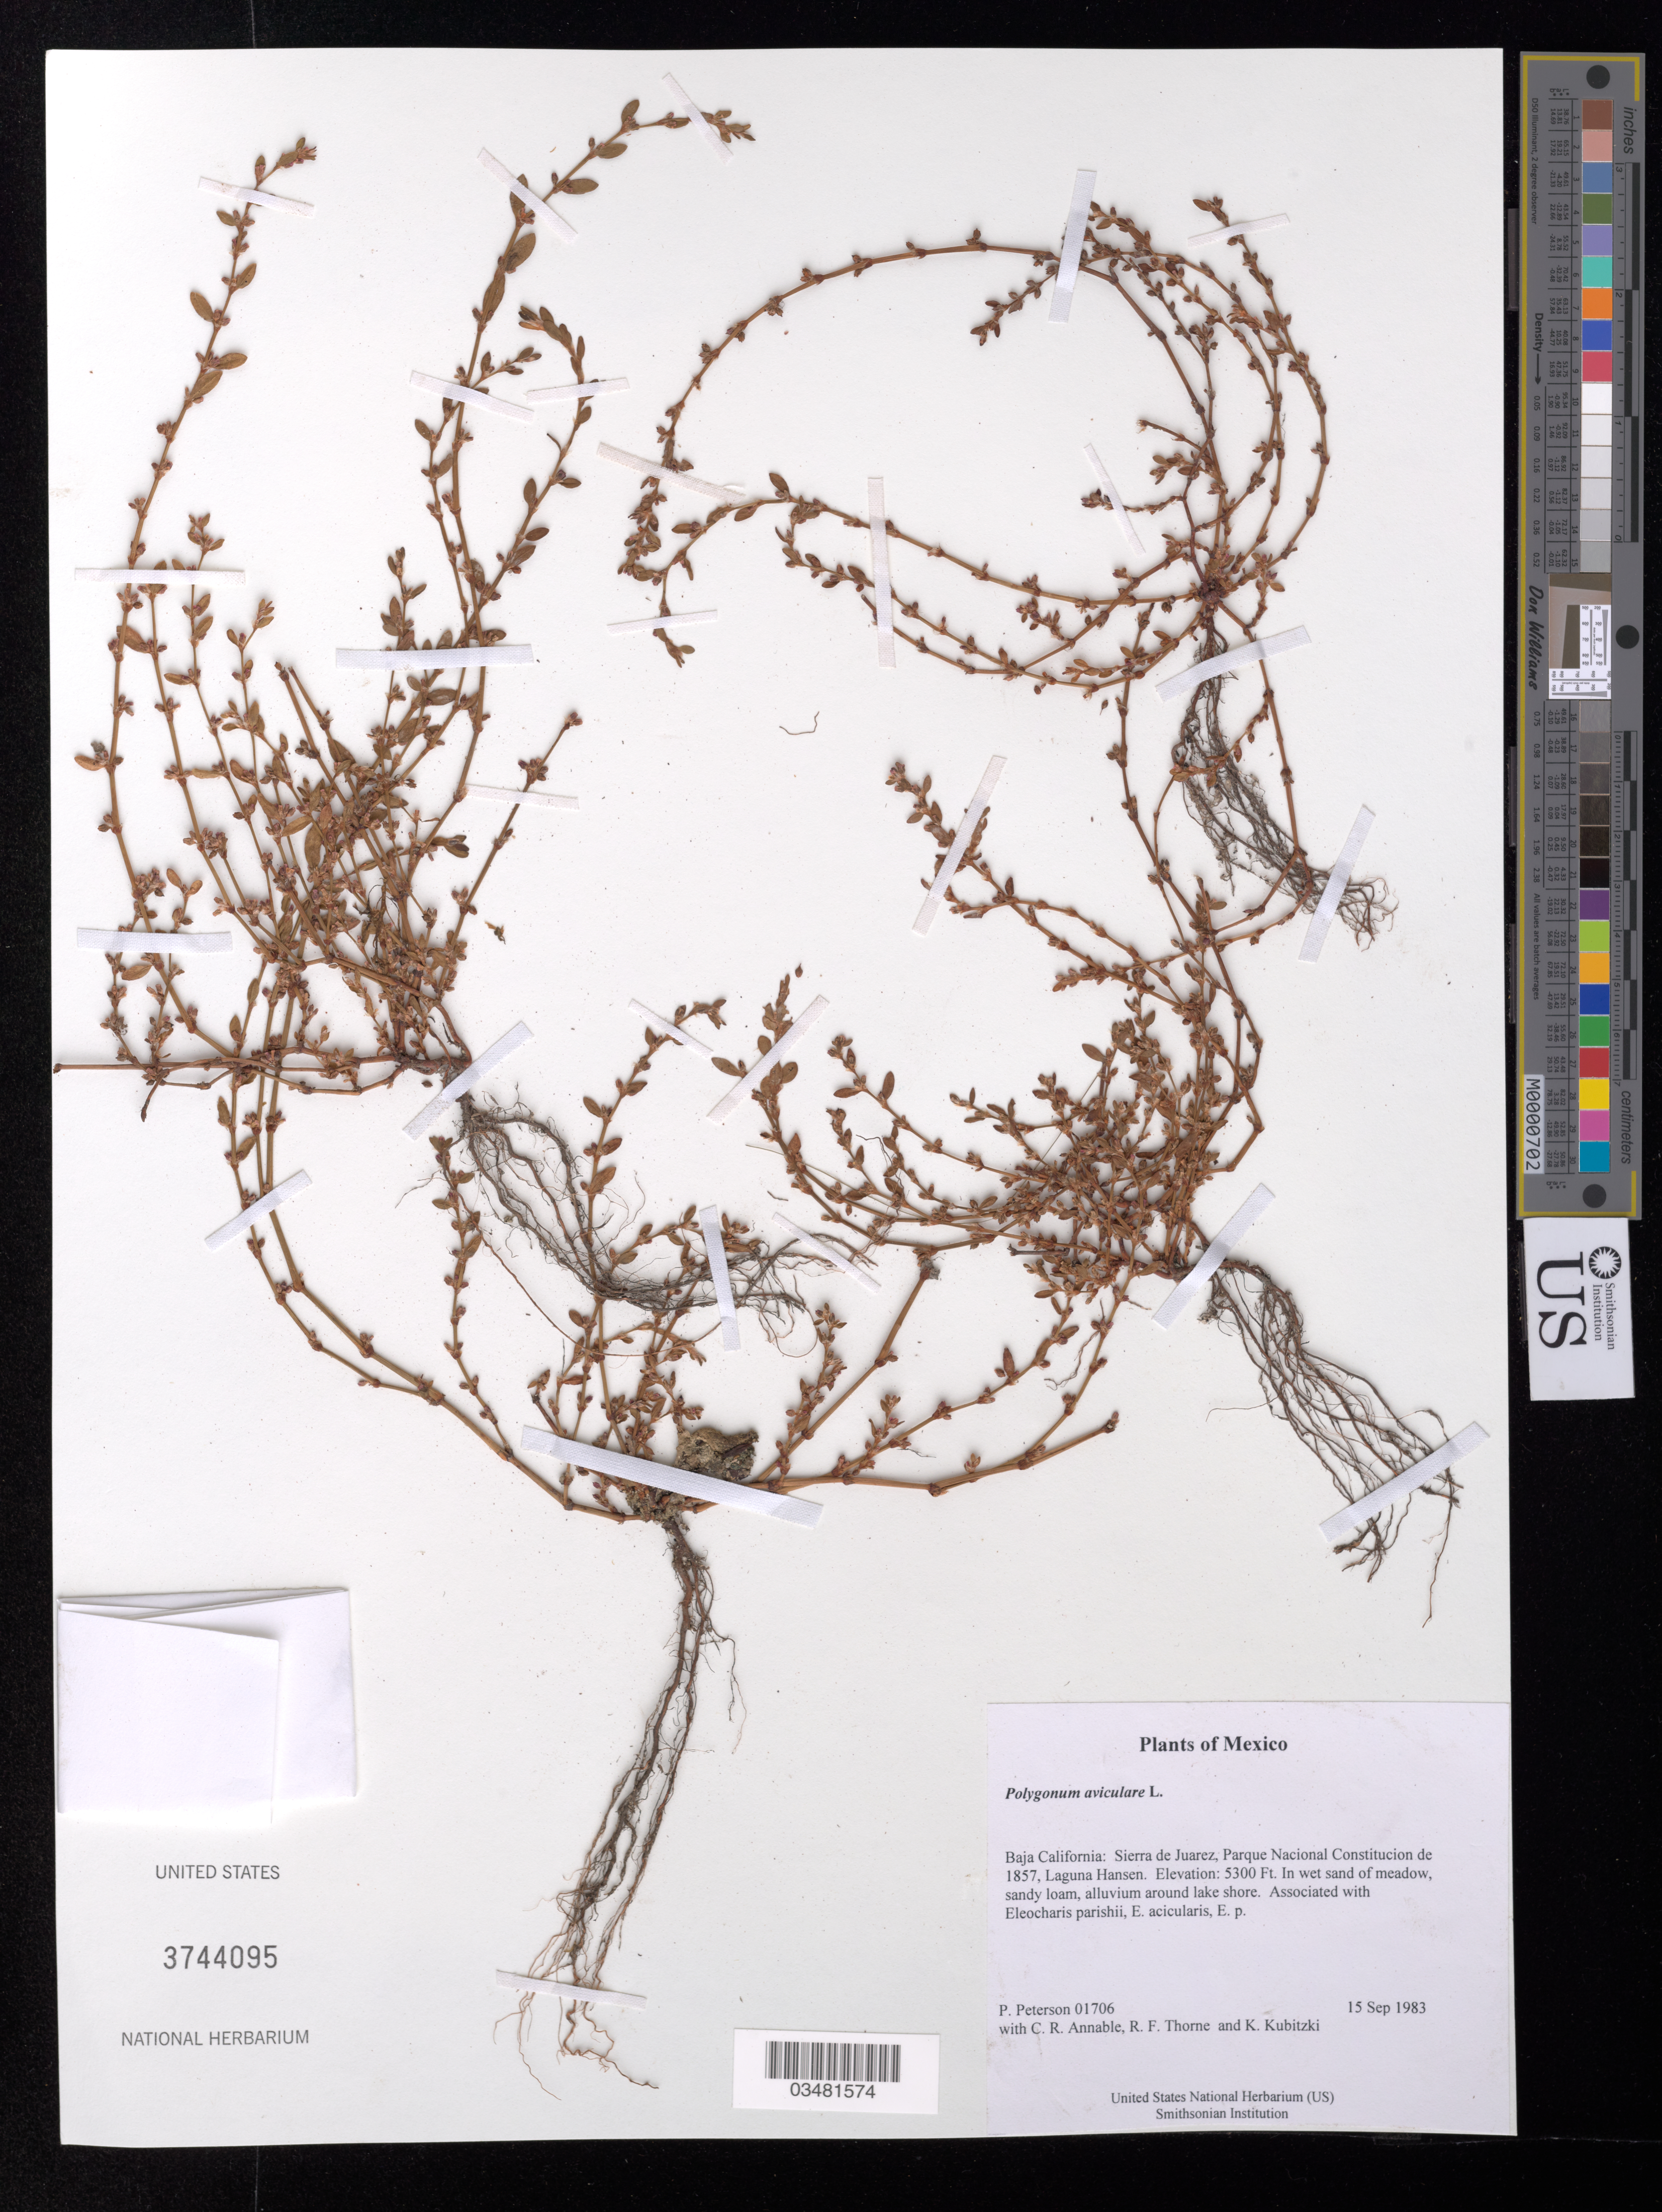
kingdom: Plantae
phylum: Tracheophyta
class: Magnoliopsida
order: Caryophyllales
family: Polygonaceae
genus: Polygonum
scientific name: Polygonum aviculare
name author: L.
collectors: P. M. Peterson, C. R. Annable, R. F. Thorne & K. Kubitzki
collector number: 01706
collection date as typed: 15 Sep 1983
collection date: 1983-09-15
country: Mexico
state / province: Baja California Norte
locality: Sierra de Juarez, Parque Nacional Constitucion de 1857, Laguna Hansen.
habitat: In wet sand of meadow, sandy loam, alluvium around lake shore. Associated with Eleocharis parishii, E. acicularis, E. p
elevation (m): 1615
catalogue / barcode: US 3744095